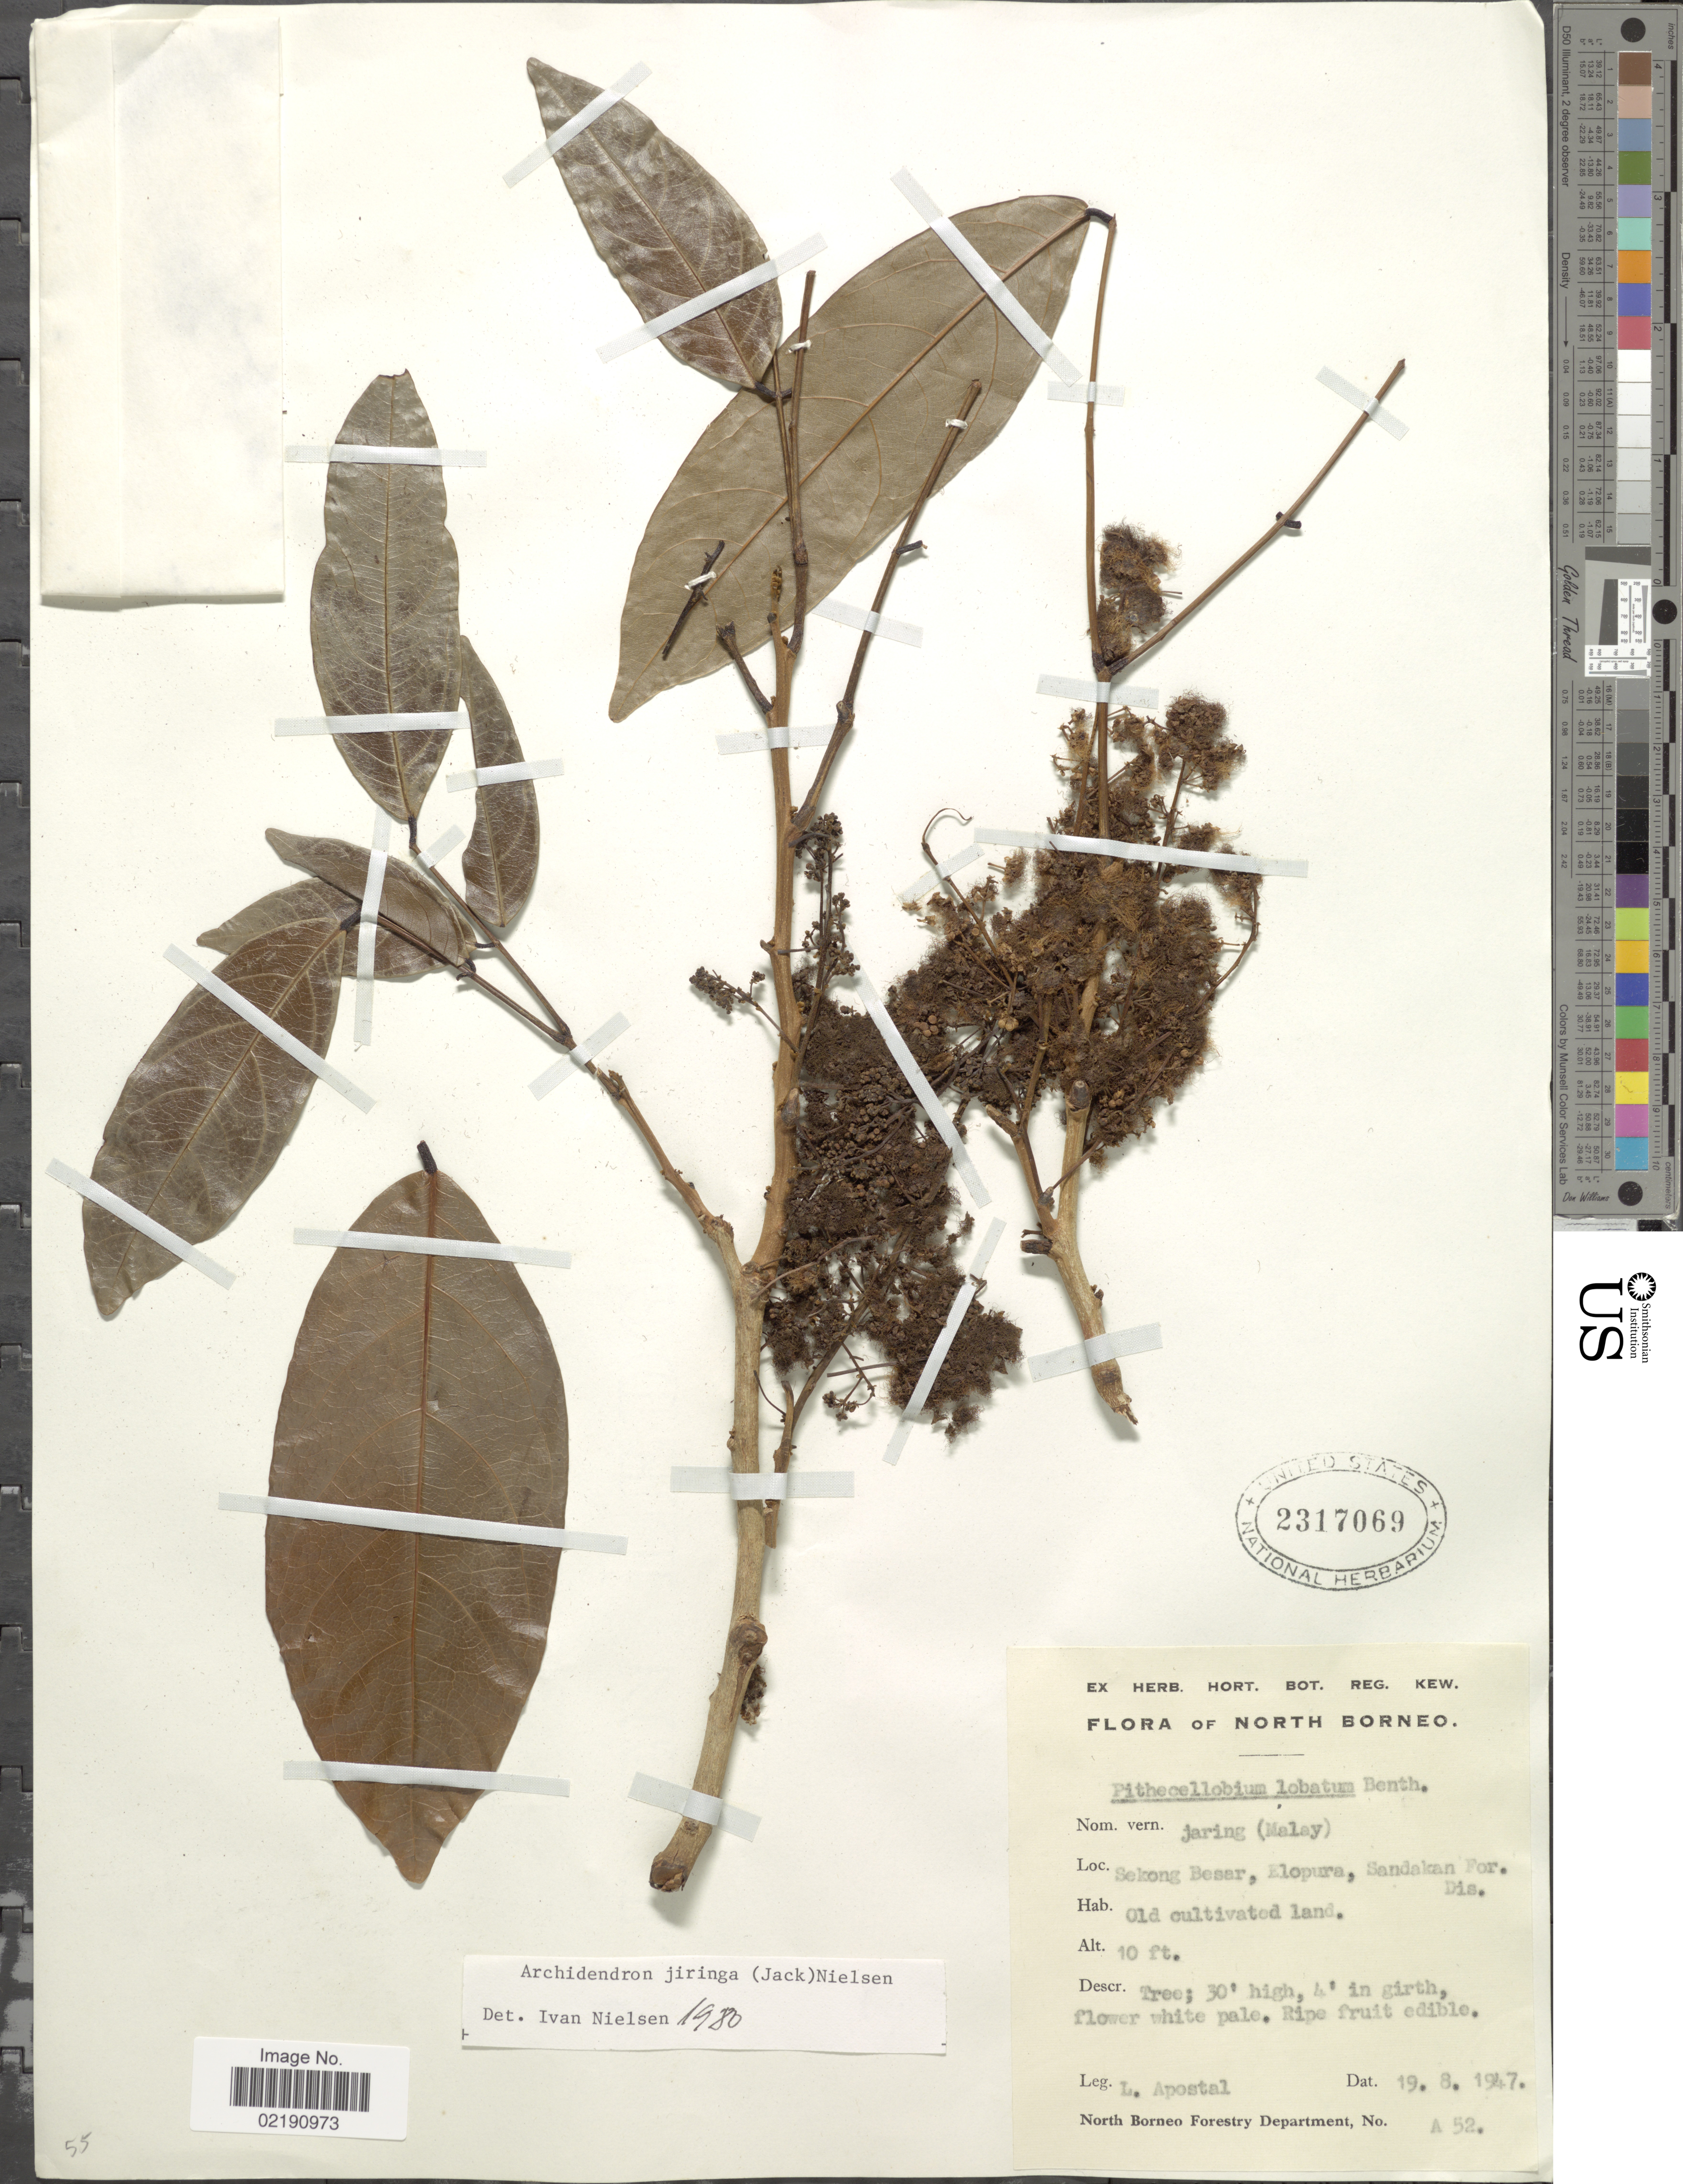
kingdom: Plantae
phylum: Tracheophyta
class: Magnoliopsida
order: Fabales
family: Fabaceae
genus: Archidendron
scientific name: Archidendron jiringa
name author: (Jack) I.C. Nielsen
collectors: L. Apostal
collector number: A52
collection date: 1947-08-19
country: Malaysia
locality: North Borneo, Sekong Besar, Elopura, Sandakan For. Dis., old cultivated land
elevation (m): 3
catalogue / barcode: US 2317069